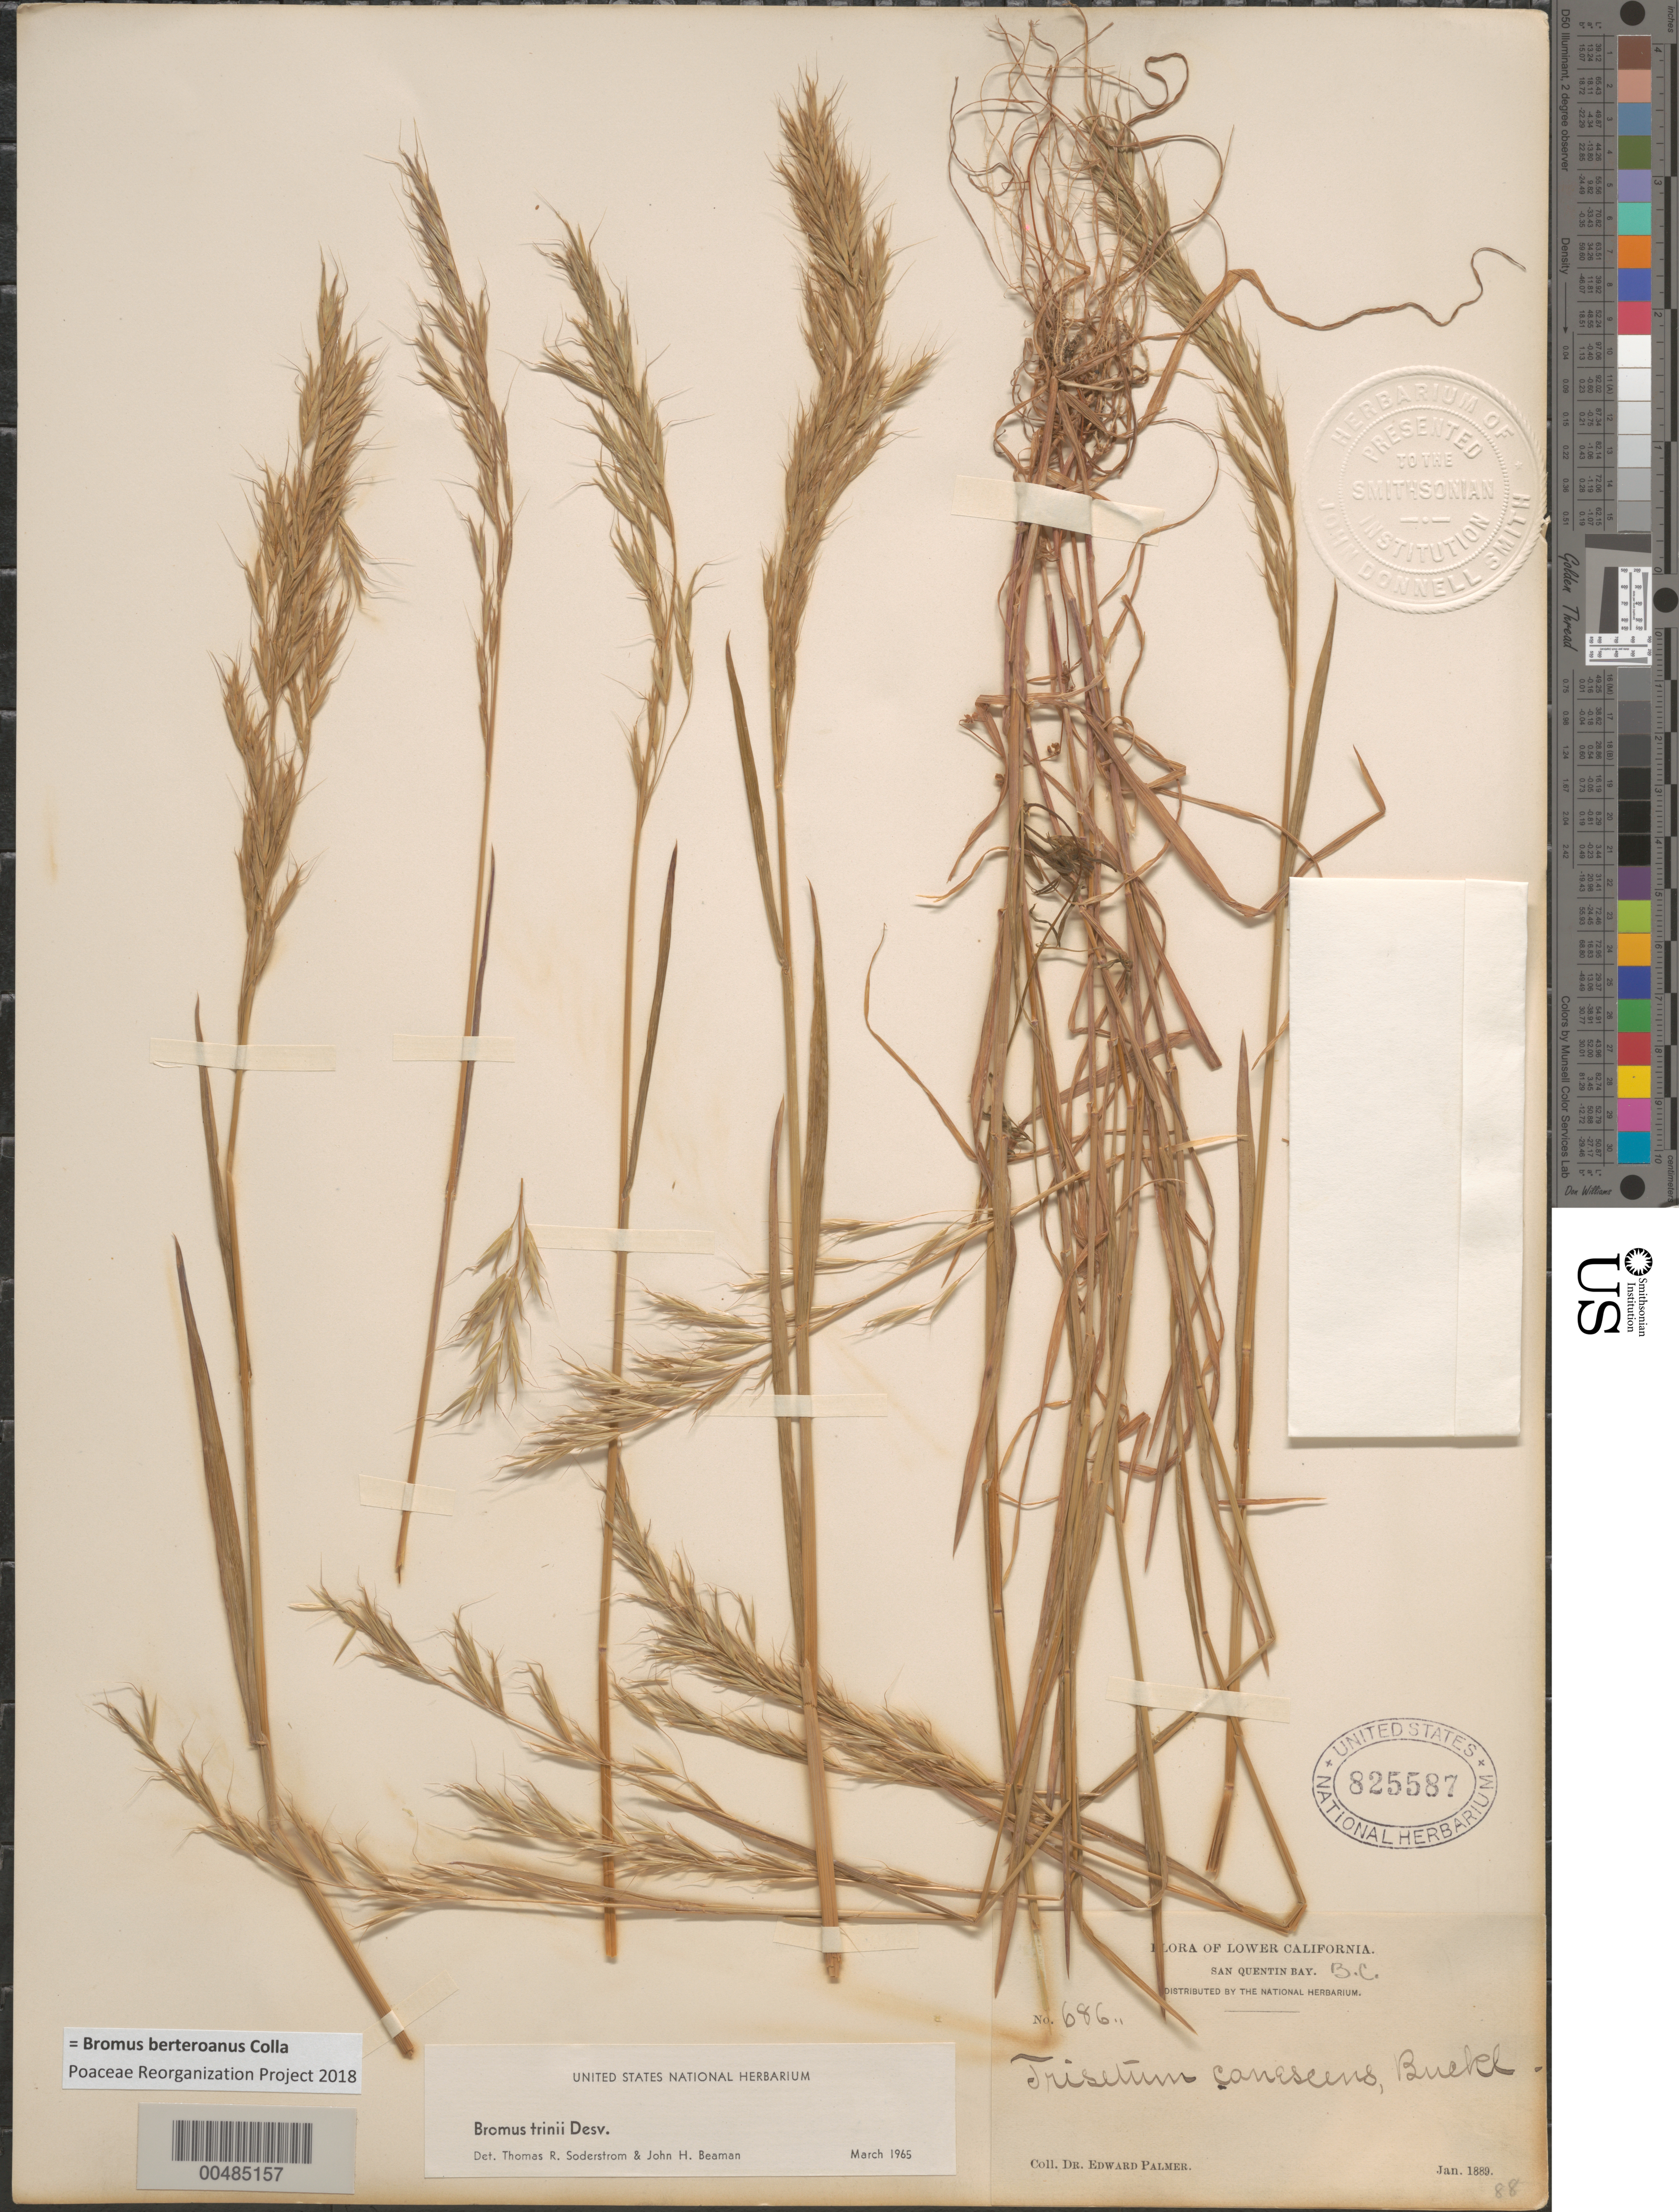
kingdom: Plantae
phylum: Tracheophyta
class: Liliopsida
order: Poales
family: Poaceae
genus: Bromus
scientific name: Bromus berteroanus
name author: Colla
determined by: Poaceae Reorganization Project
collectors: E. Palmer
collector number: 686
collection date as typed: Jan 1889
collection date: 1889-01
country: Mexico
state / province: Baja California Norte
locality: San Quentin Bay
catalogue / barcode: US 825587